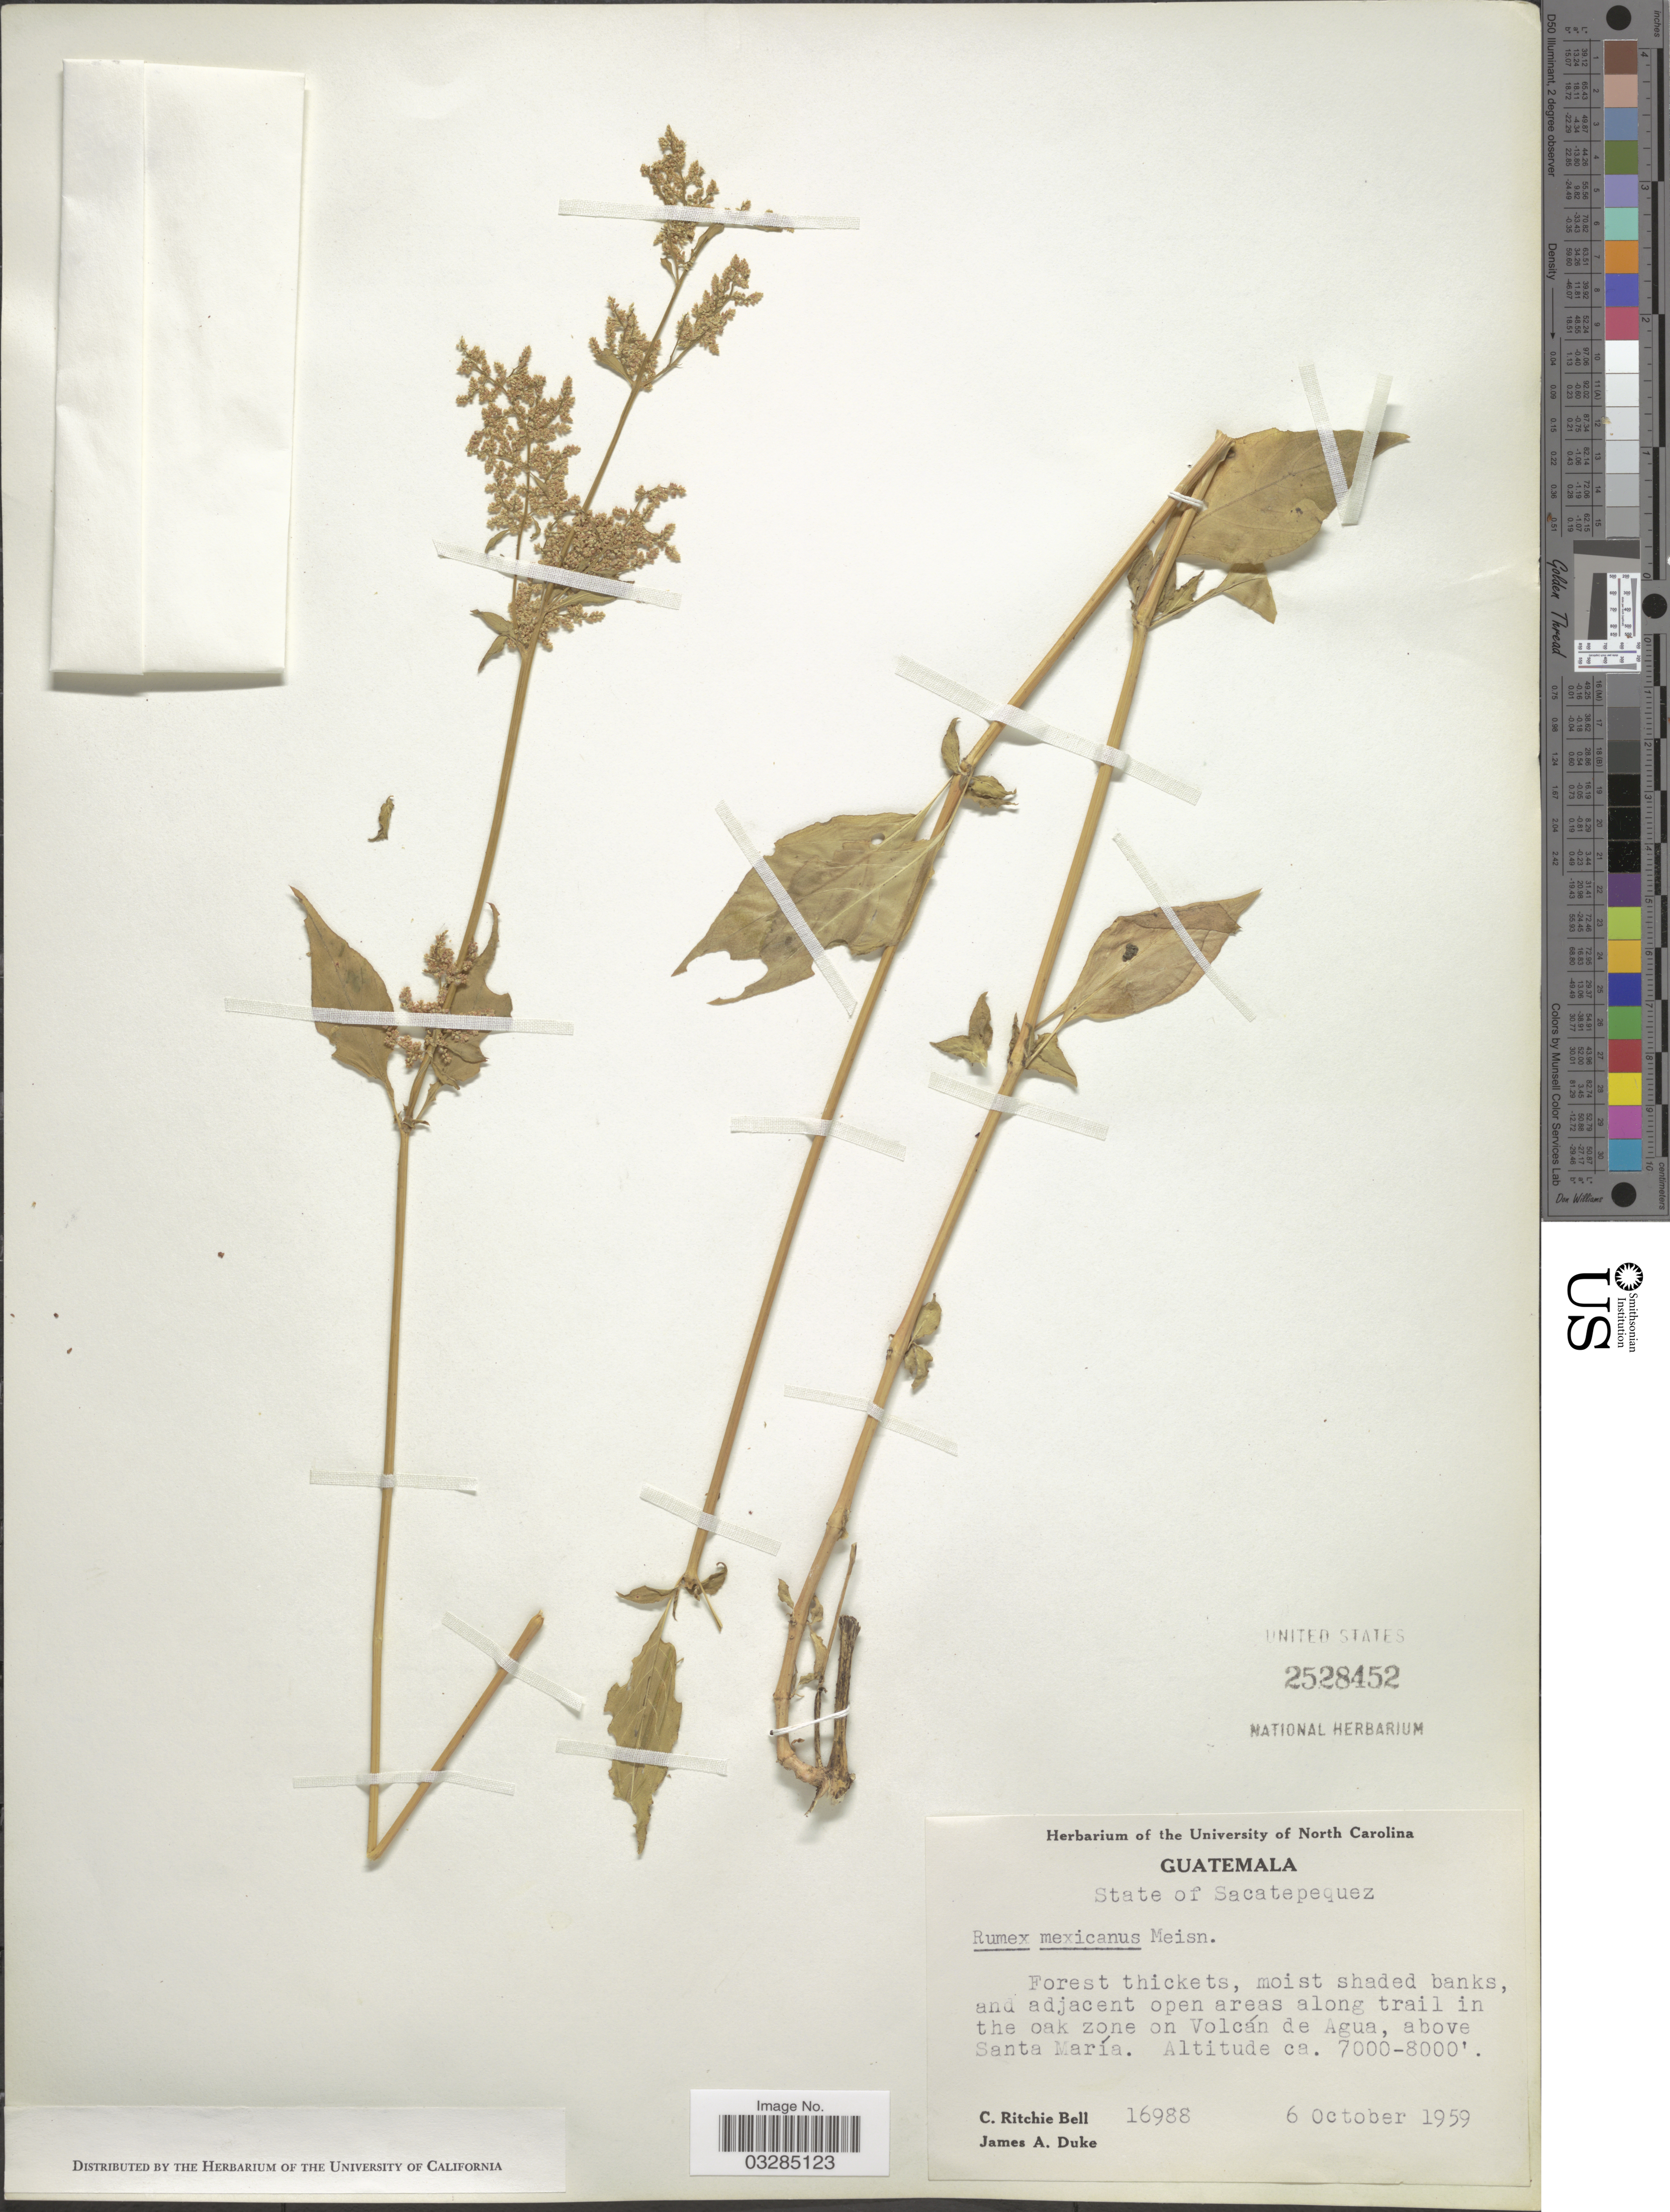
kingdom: Plantae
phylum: Tracheophyta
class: Magnoliopsida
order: Caryophyllales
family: Polygonaceae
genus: Rumex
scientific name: Rumex mexicanus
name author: Meisn.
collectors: C. R. Bell & J. A. Duke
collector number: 16988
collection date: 1959-10-06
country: Guatemala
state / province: Sacatepéquez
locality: Forest thickets, moist shaded banks, and adjacent open areas along trail in the oak zone on Volcán de Agua, above Santa María.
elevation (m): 2134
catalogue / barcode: US 2528452